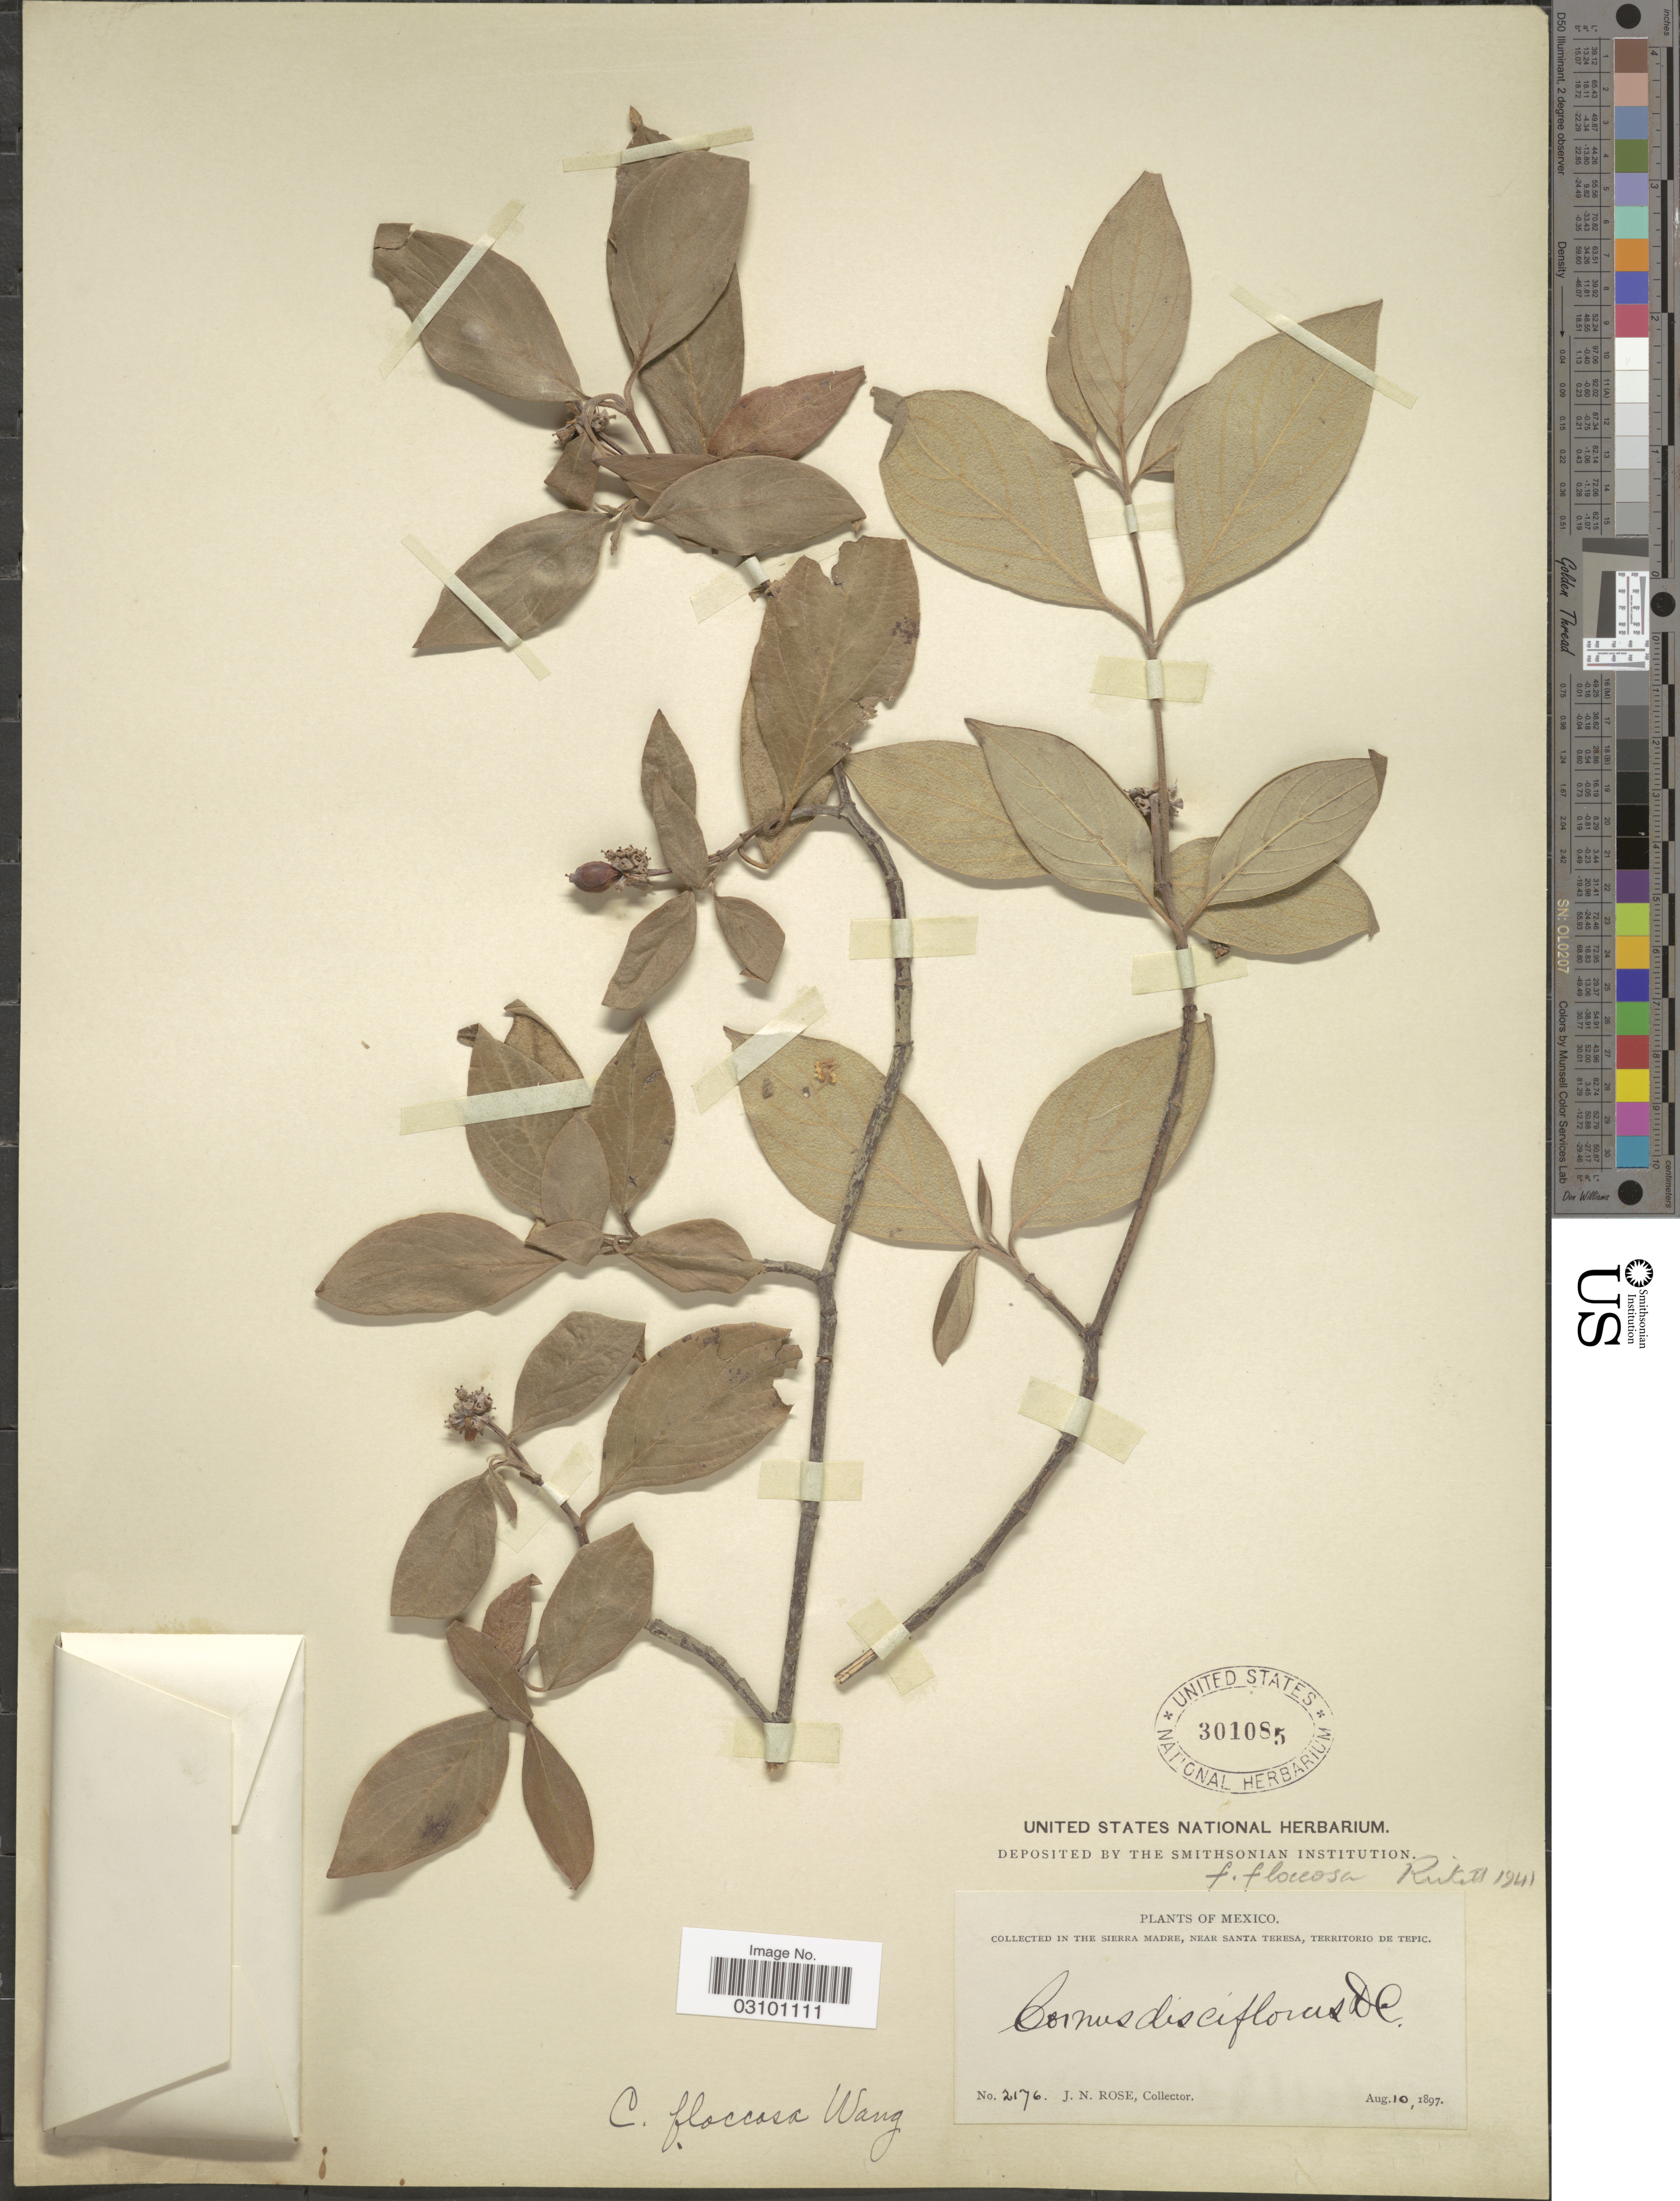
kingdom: Plantae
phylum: Tracheophyta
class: Magnoliopsida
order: Cornales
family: Cornaceae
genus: Cornus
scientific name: Cornus disciflora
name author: Moc. & Sessé ex DC.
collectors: J. N. Rose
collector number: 2176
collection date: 1897-08-10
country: Mexico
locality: In the Sierra Madre, near Santa Teresa, Territorio de Tepic.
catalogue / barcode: US 301085